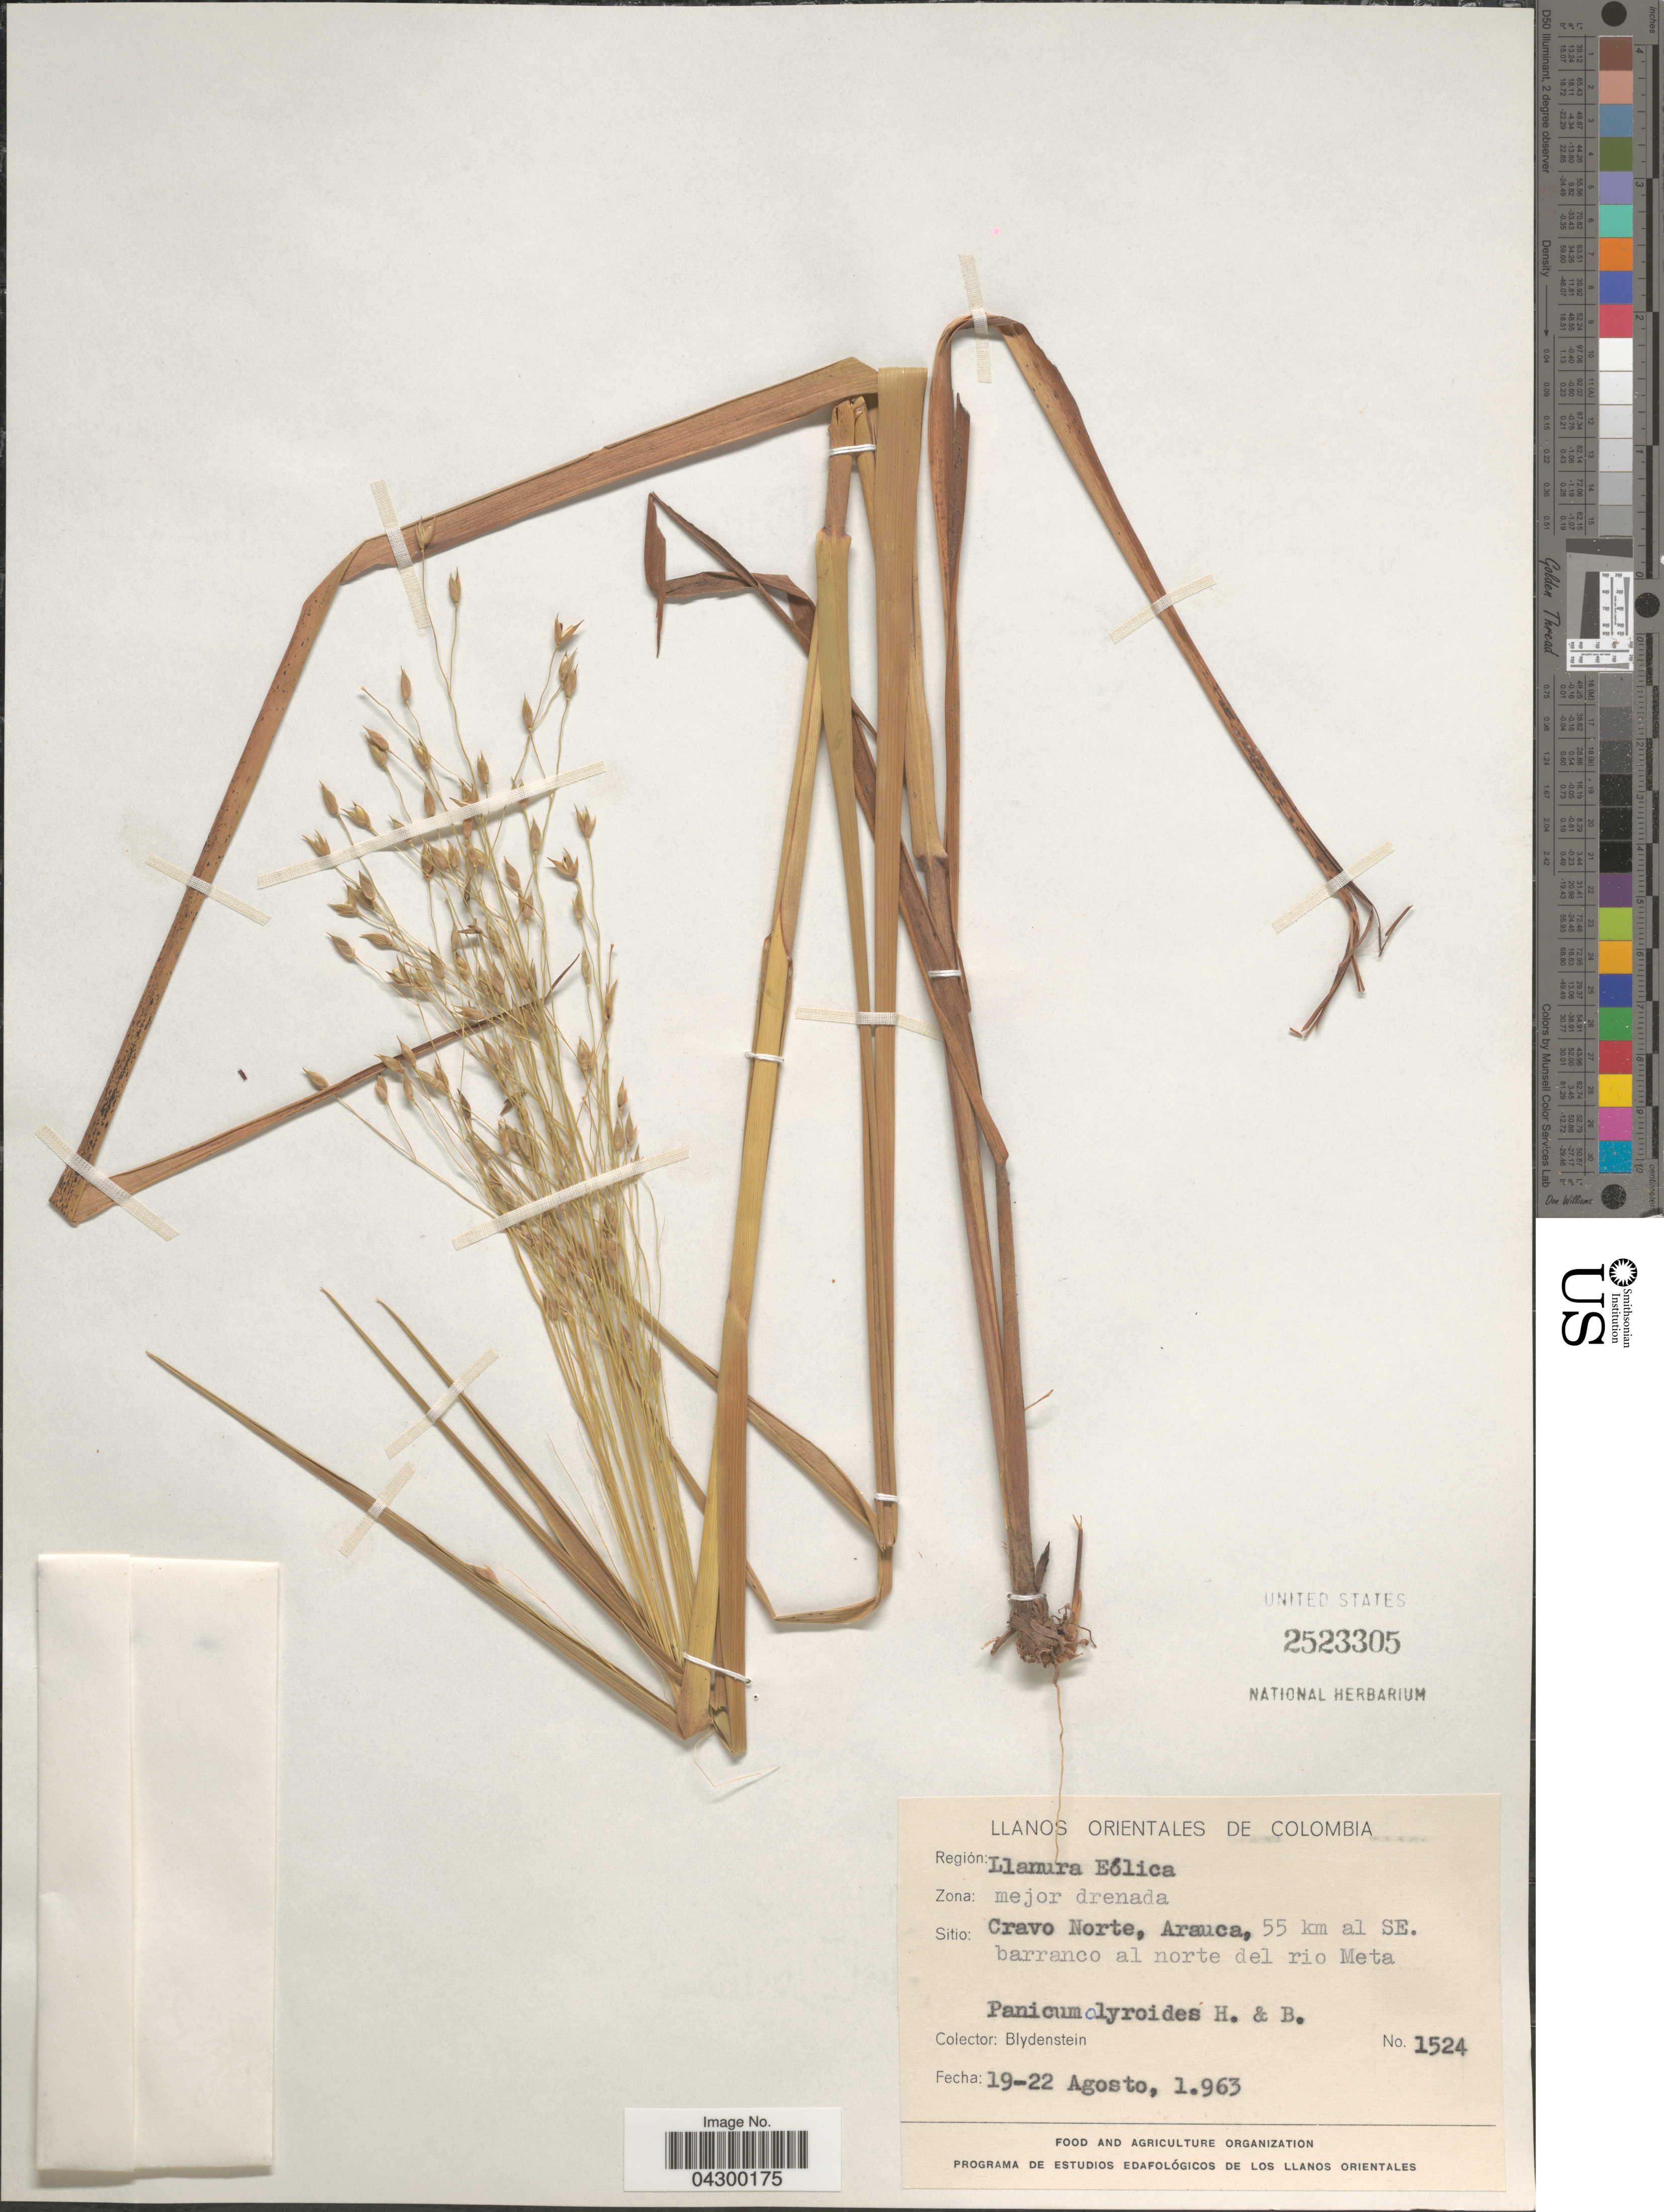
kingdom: Plantae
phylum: Tracheophyta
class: Liliopsida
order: Poales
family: Poaceae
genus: Panicum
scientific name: Panicum olyroides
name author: Kunth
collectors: Blydenstein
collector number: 1524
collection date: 1963-08-19/1963-08-22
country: Colombia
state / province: Arauca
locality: Llanos Orientales de Colombia. Región: Llanura Eólica. Zona: mejor drenada. Cravo Norte, 55 km al SE. barranco al norte del rio Meta.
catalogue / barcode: US 2523305